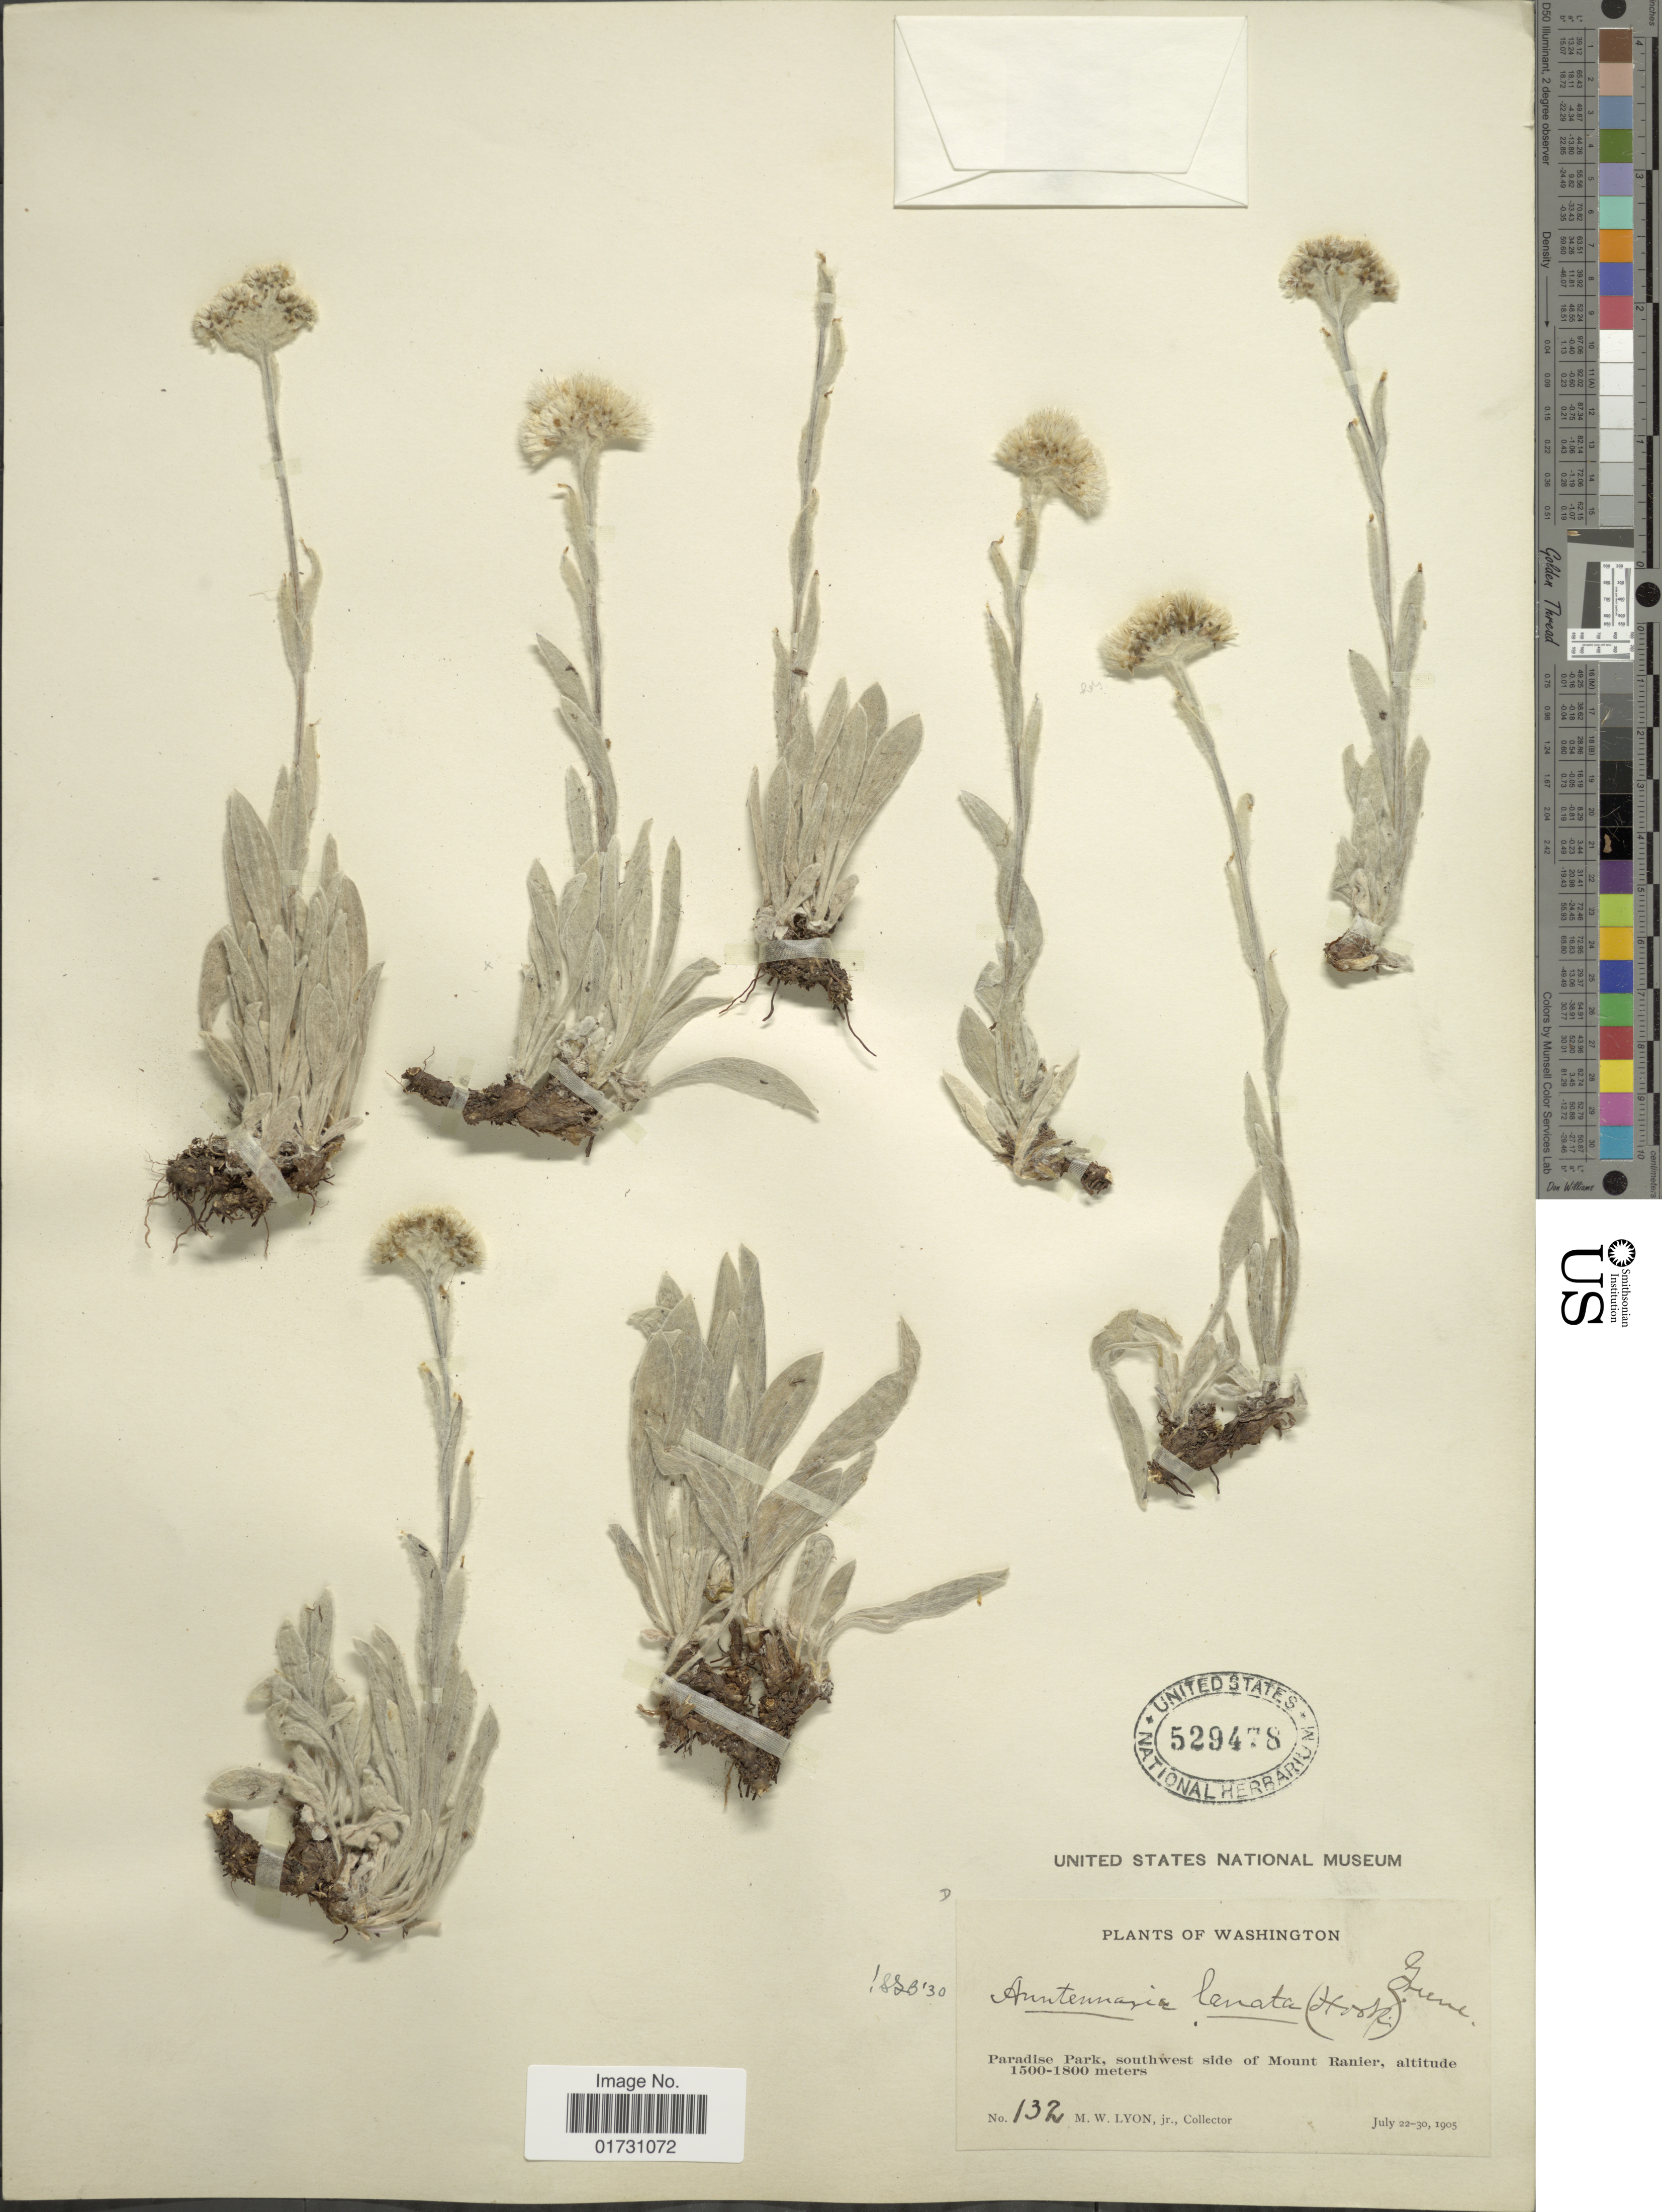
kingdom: Plantae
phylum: Tracheophyta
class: Magnoliopsida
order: Asterales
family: Asteraceae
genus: Antennaria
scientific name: Antennaria lanata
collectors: M. Lyon Jr.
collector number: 132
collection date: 1905-07-22/1905-07-30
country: United States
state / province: Washington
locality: Paradise Park, southwest side of Mount Ranier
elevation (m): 1500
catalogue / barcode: US 529478